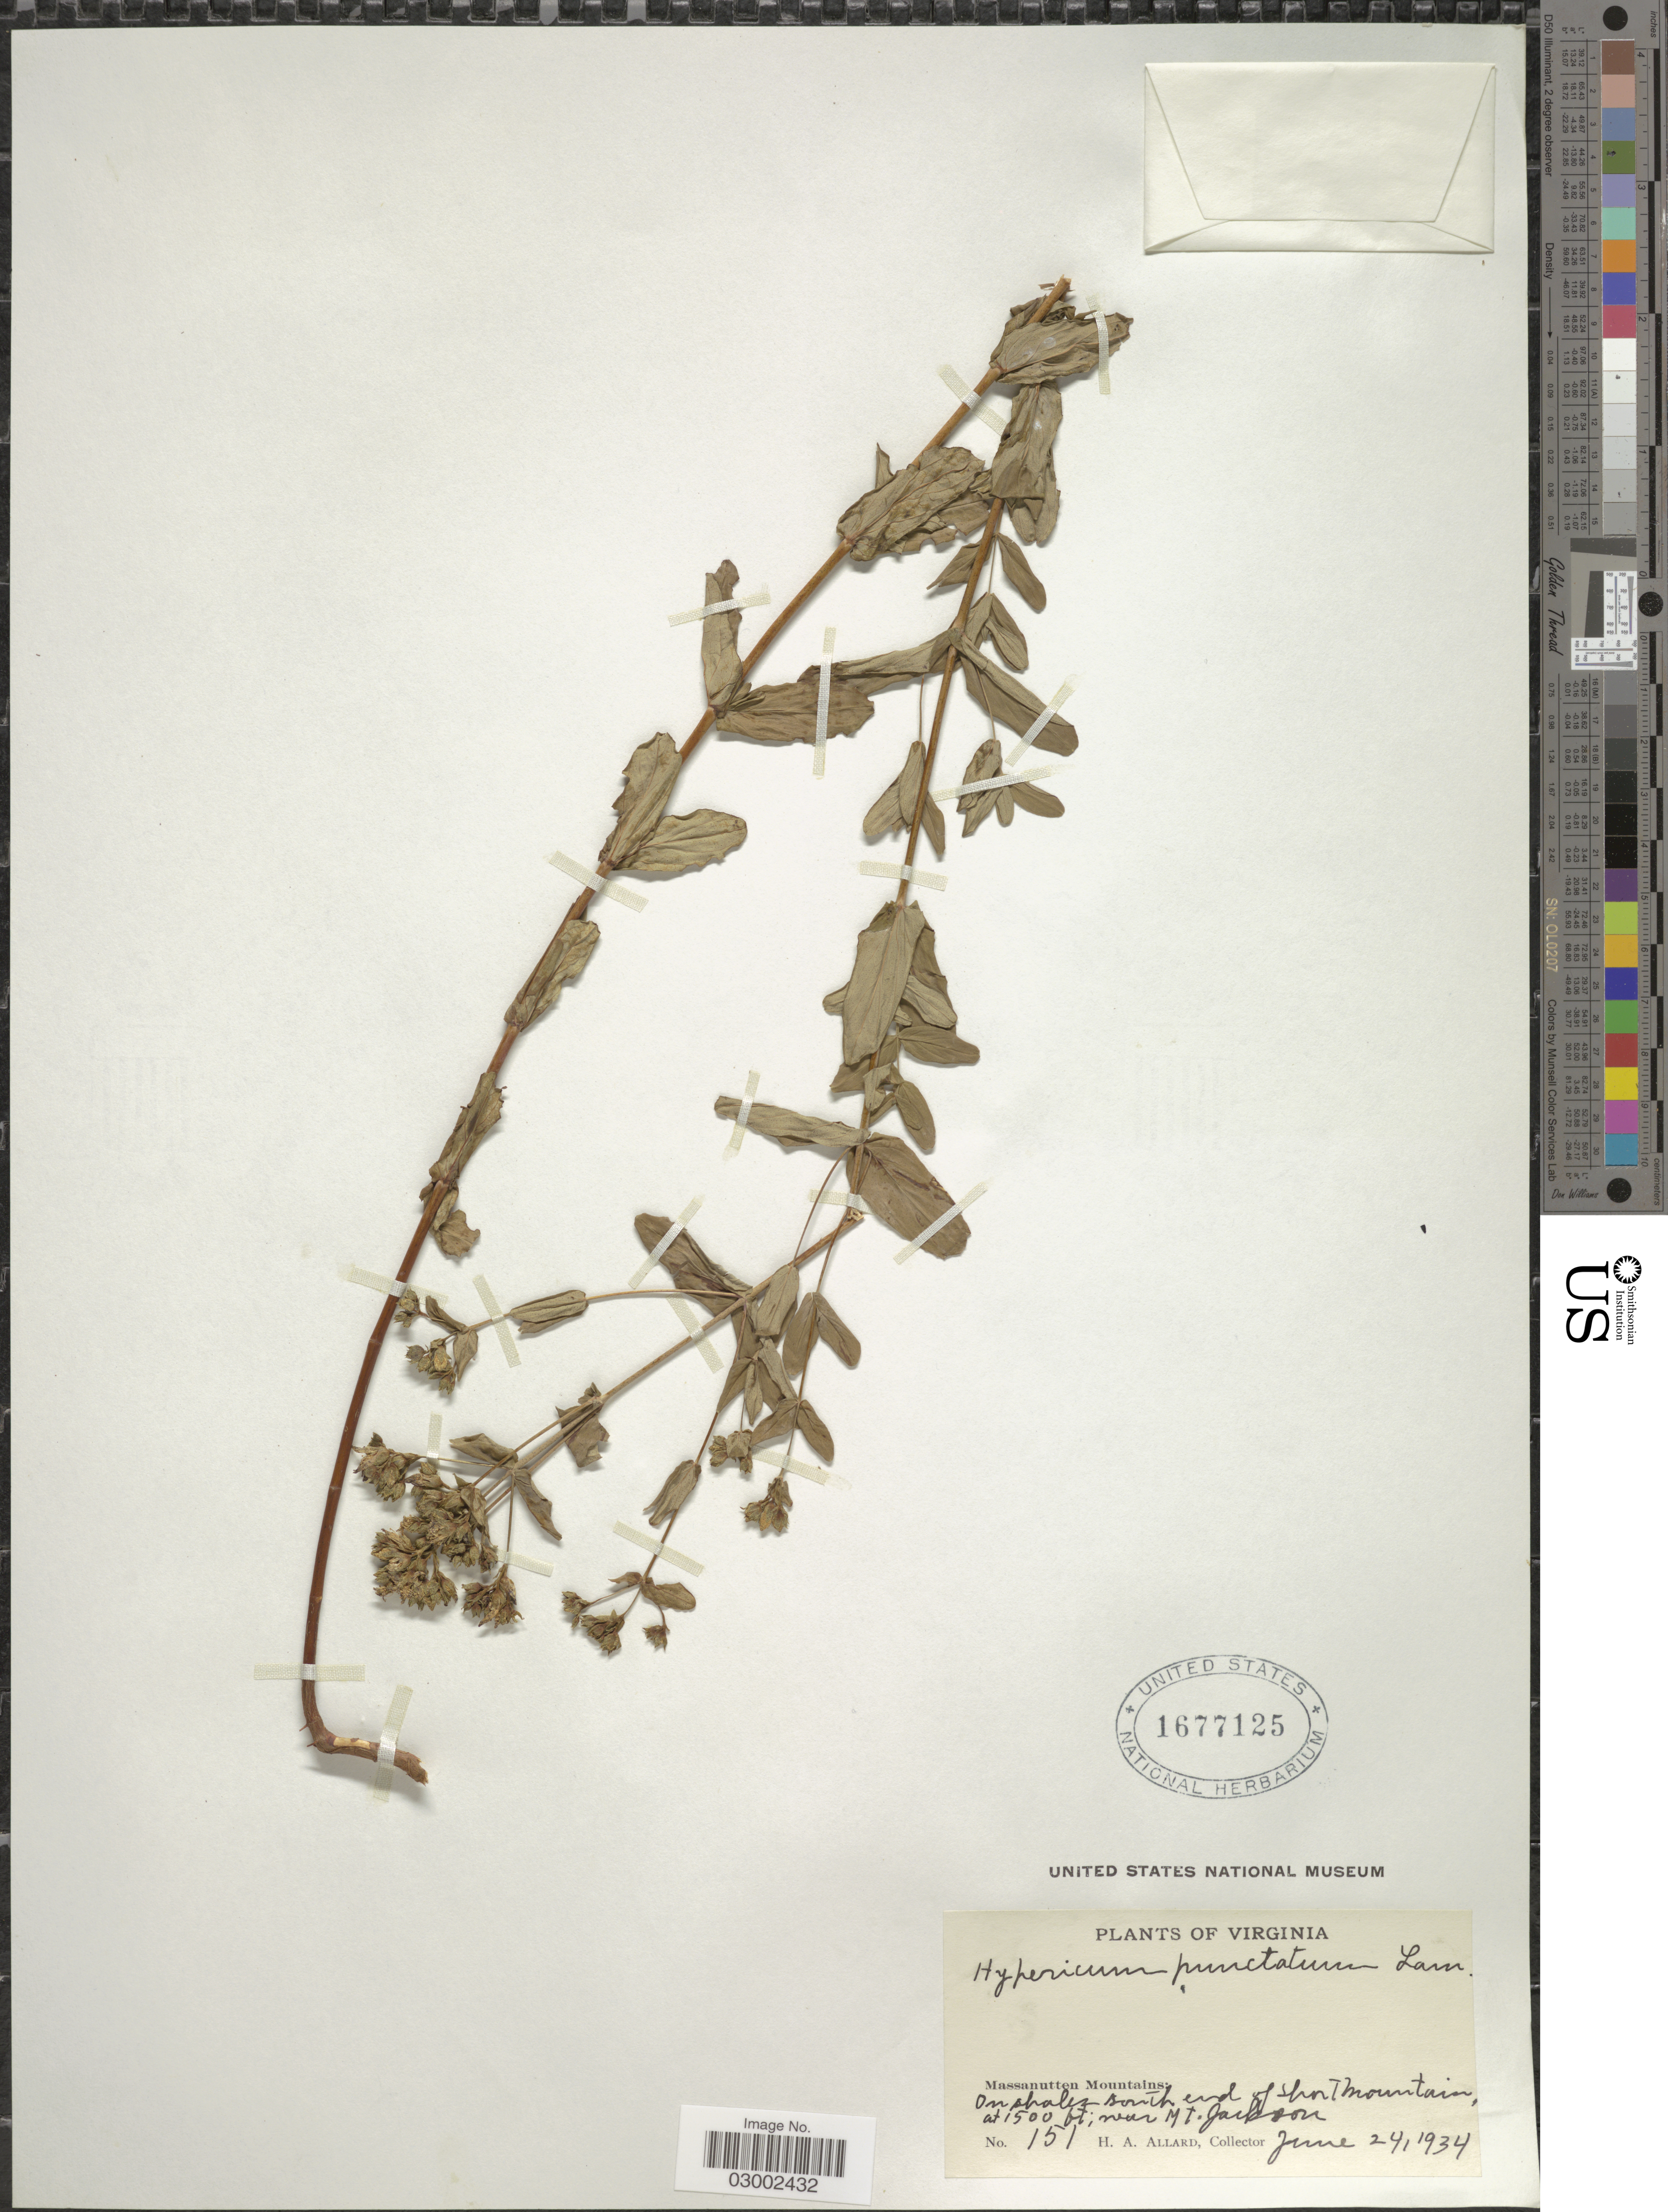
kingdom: Plantae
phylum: Tracheophyta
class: Magnoliopsida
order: Malpighiales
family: Hypericaceae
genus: Hypericum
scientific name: Hypericum punctatum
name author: Lam.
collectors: H. A. Allard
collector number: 151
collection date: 1934-06-24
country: United States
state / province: Virginia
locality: Massanutten Mountains: On shales south end of Short Mountain, near Mt. Jackson.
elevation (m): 457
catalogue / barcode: US 1677125